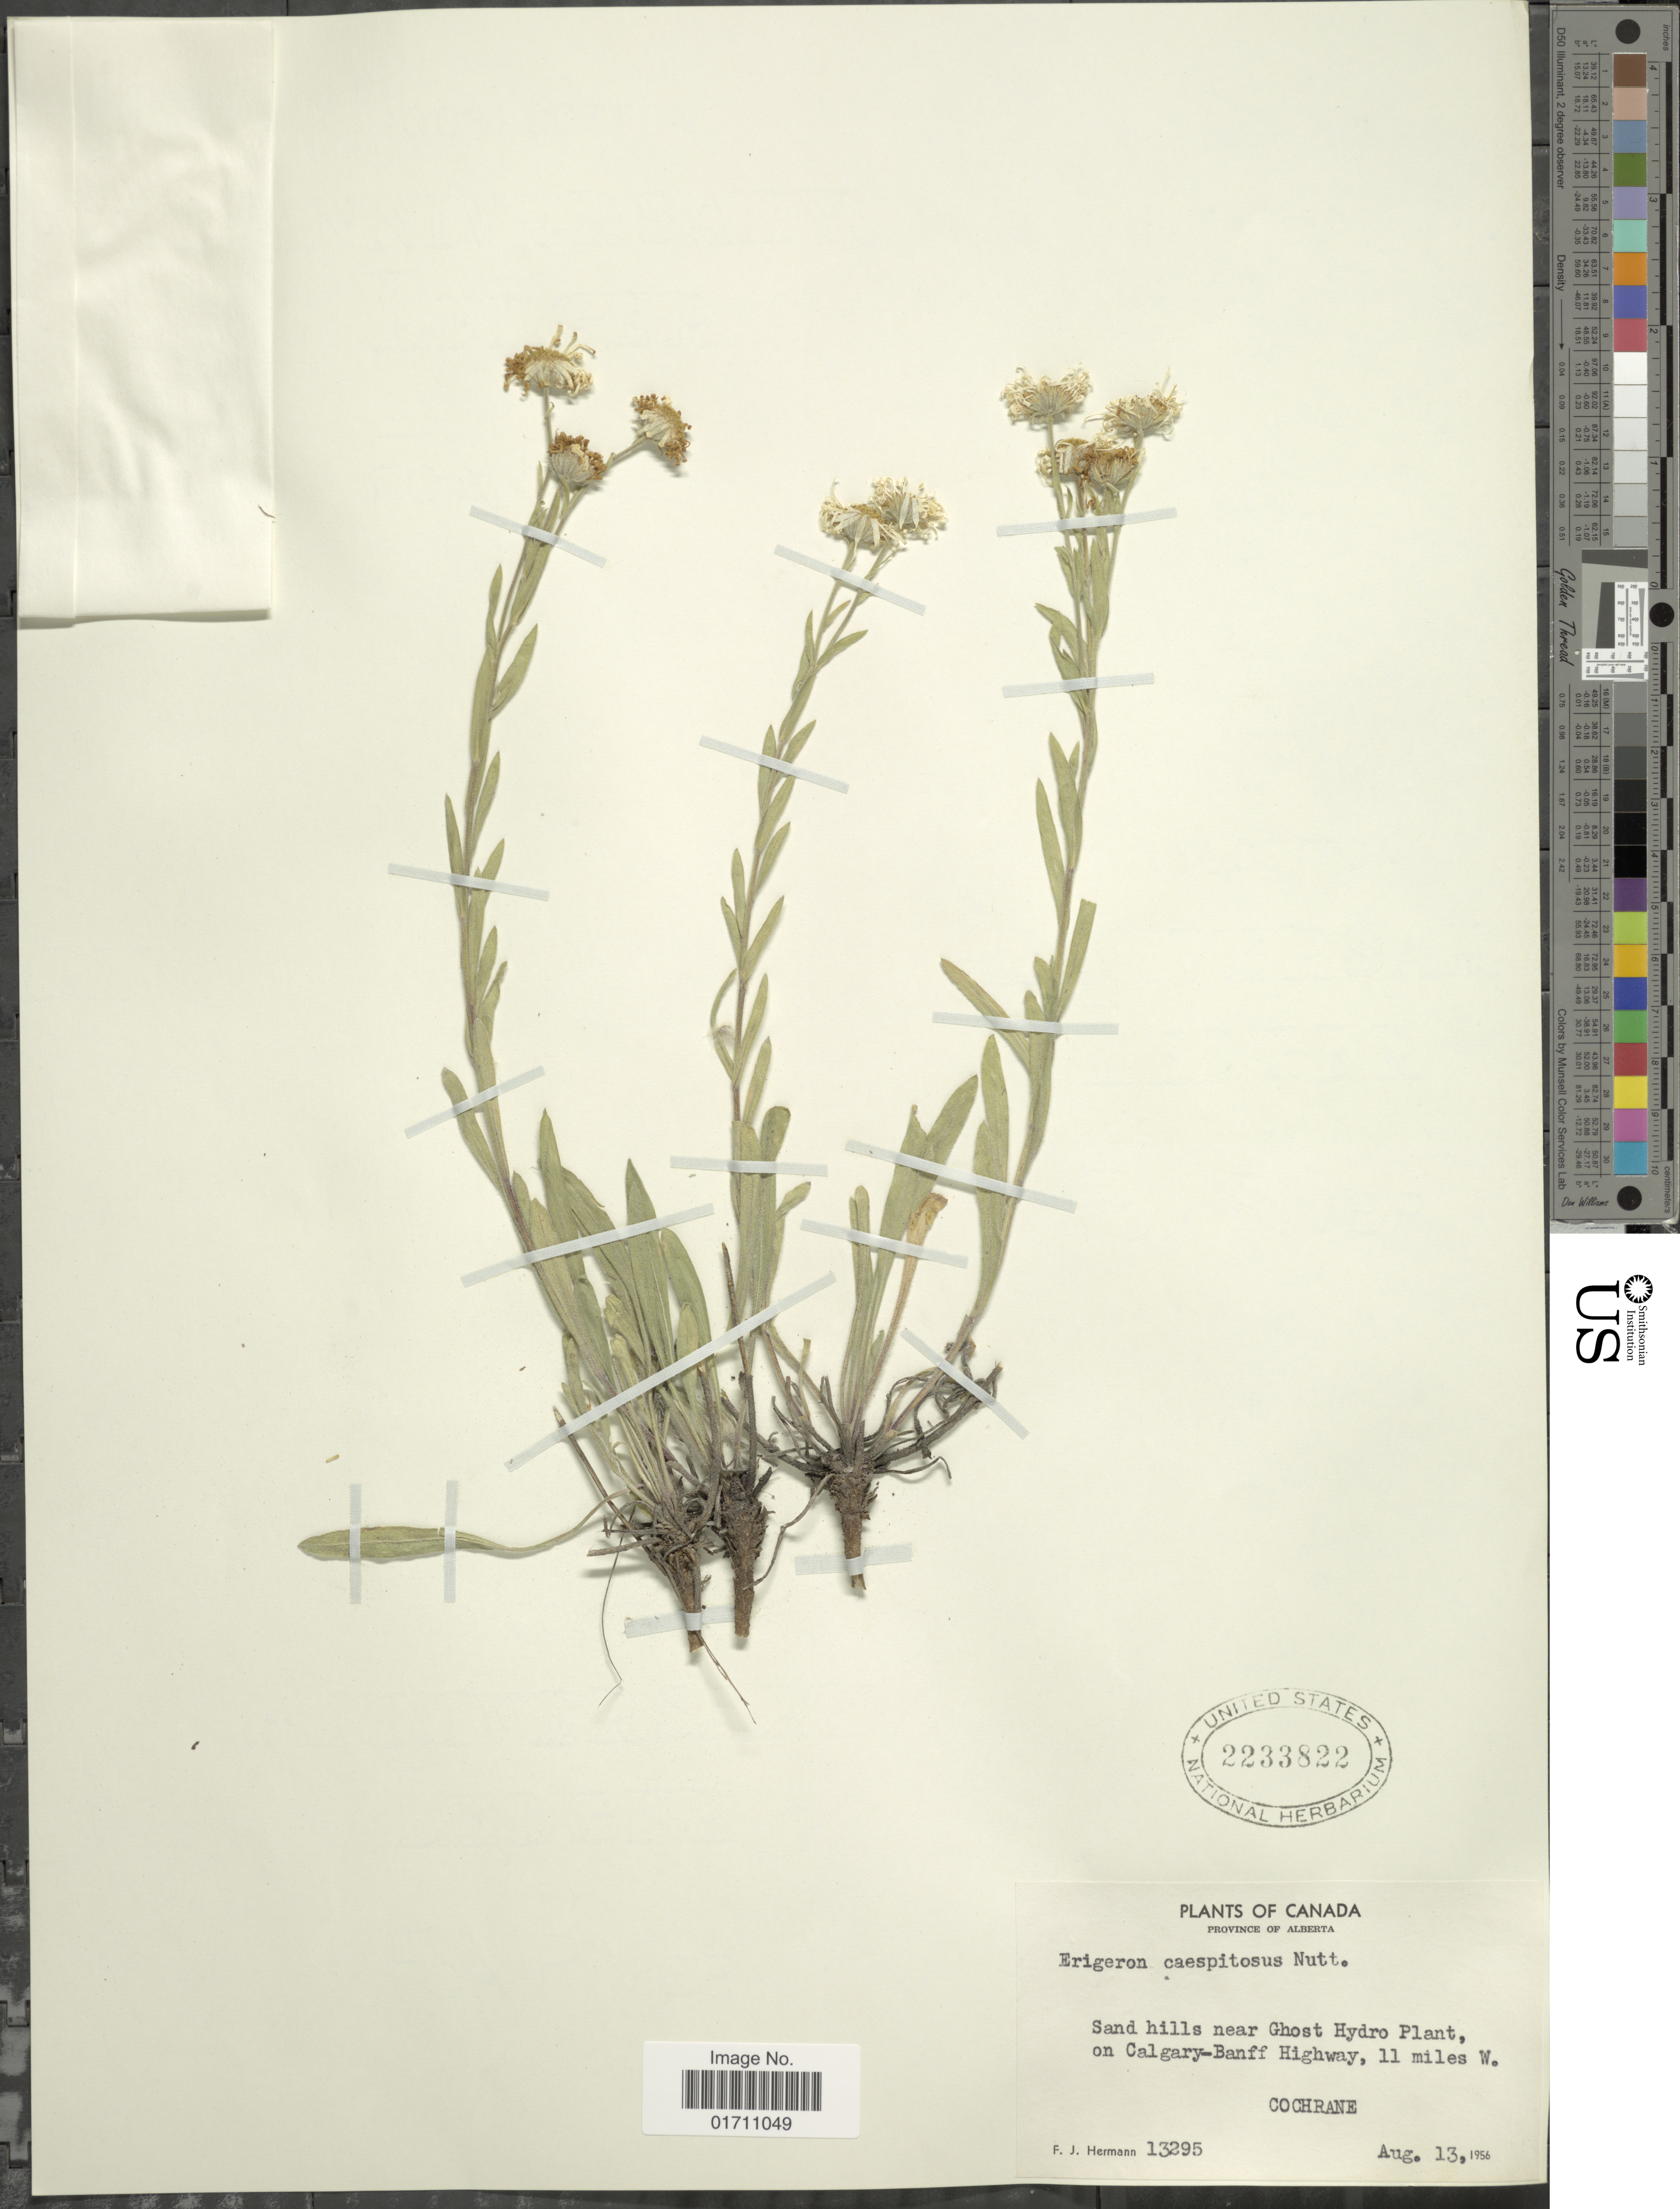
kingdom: Plantae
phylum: Tracheophyta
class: Magnoliopsida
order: Asterales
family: Asteraceae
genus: Erigeron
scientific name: Erigeron caespitosus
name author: Nutt.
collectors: F. J. Hermann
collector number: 13295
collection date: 1956-08-13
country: Canada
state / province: Alberta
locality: Sand hills near Ghost Hydro Plant, on Calgary-Banff Highway, 11 miles W. of Cochrane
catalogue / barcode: US 2233822